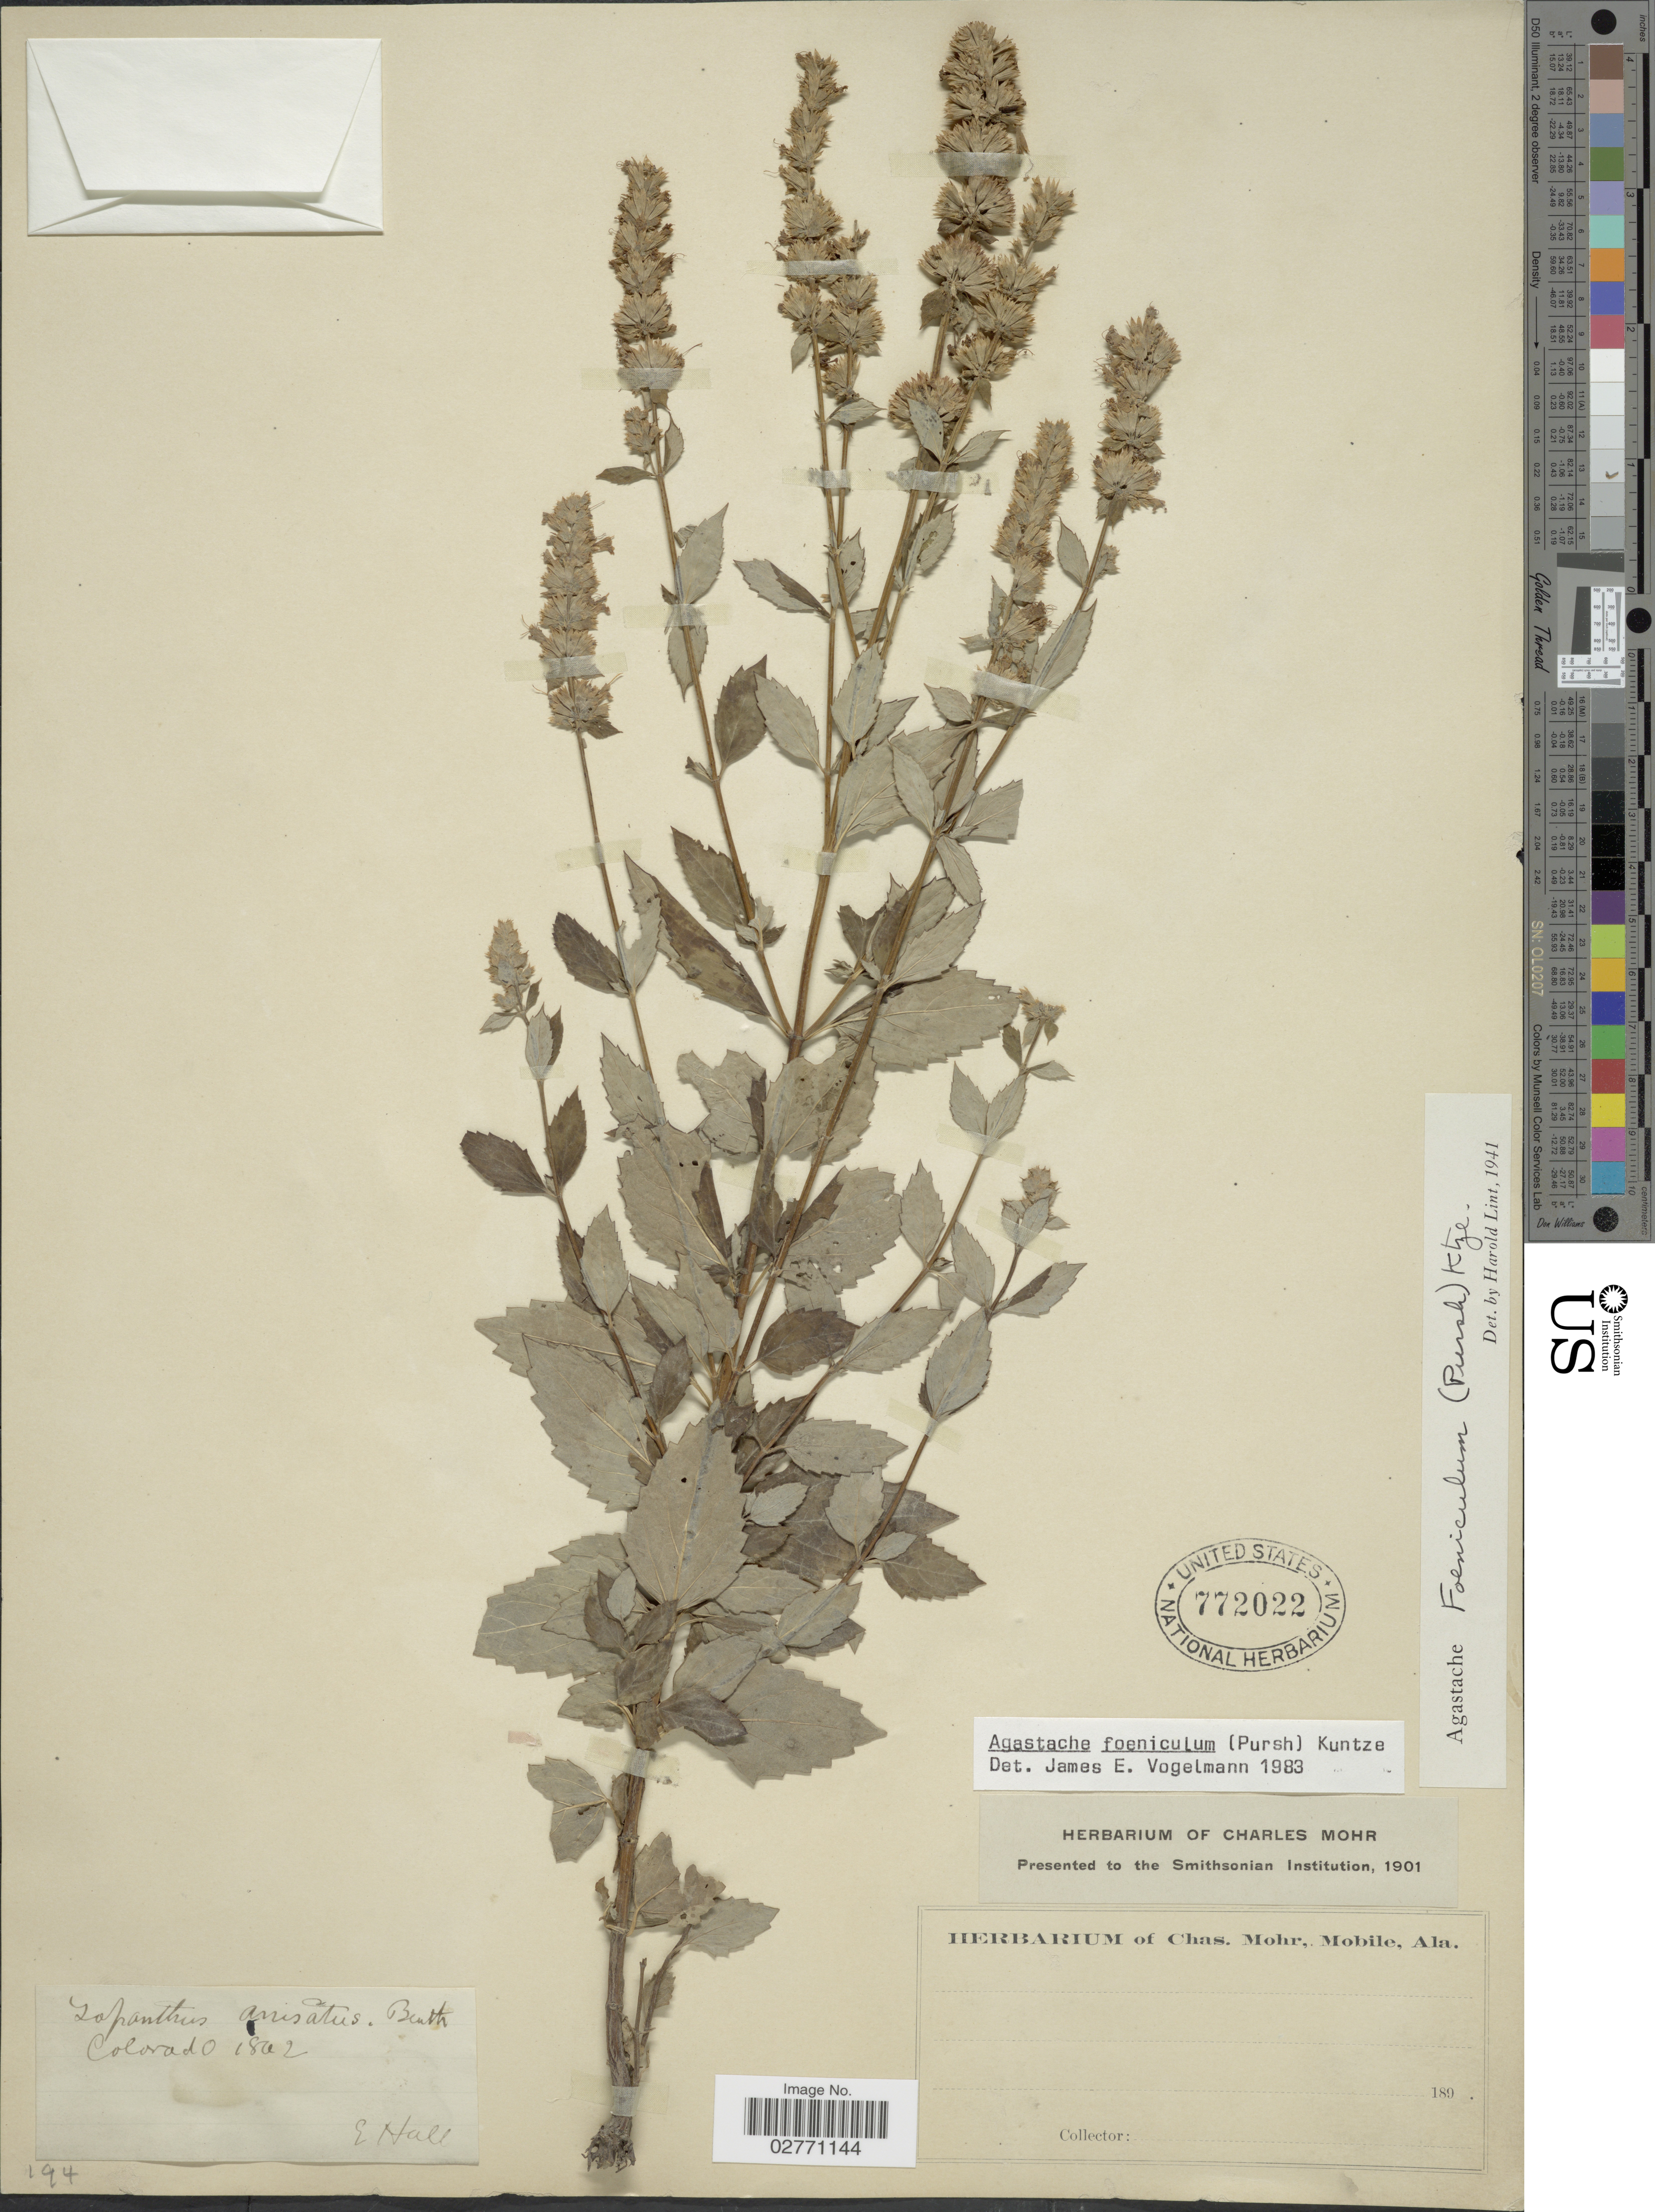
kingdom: Plantae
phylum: Tracheophyta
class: Magnoliopsida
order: Lamiales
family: Lamiaceae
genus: Agastache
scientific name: Agastache foeniculum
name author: (Pursh) Kuntze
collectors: E. Hall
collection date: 1862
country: United States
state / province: Colorado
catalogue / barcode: US 772022